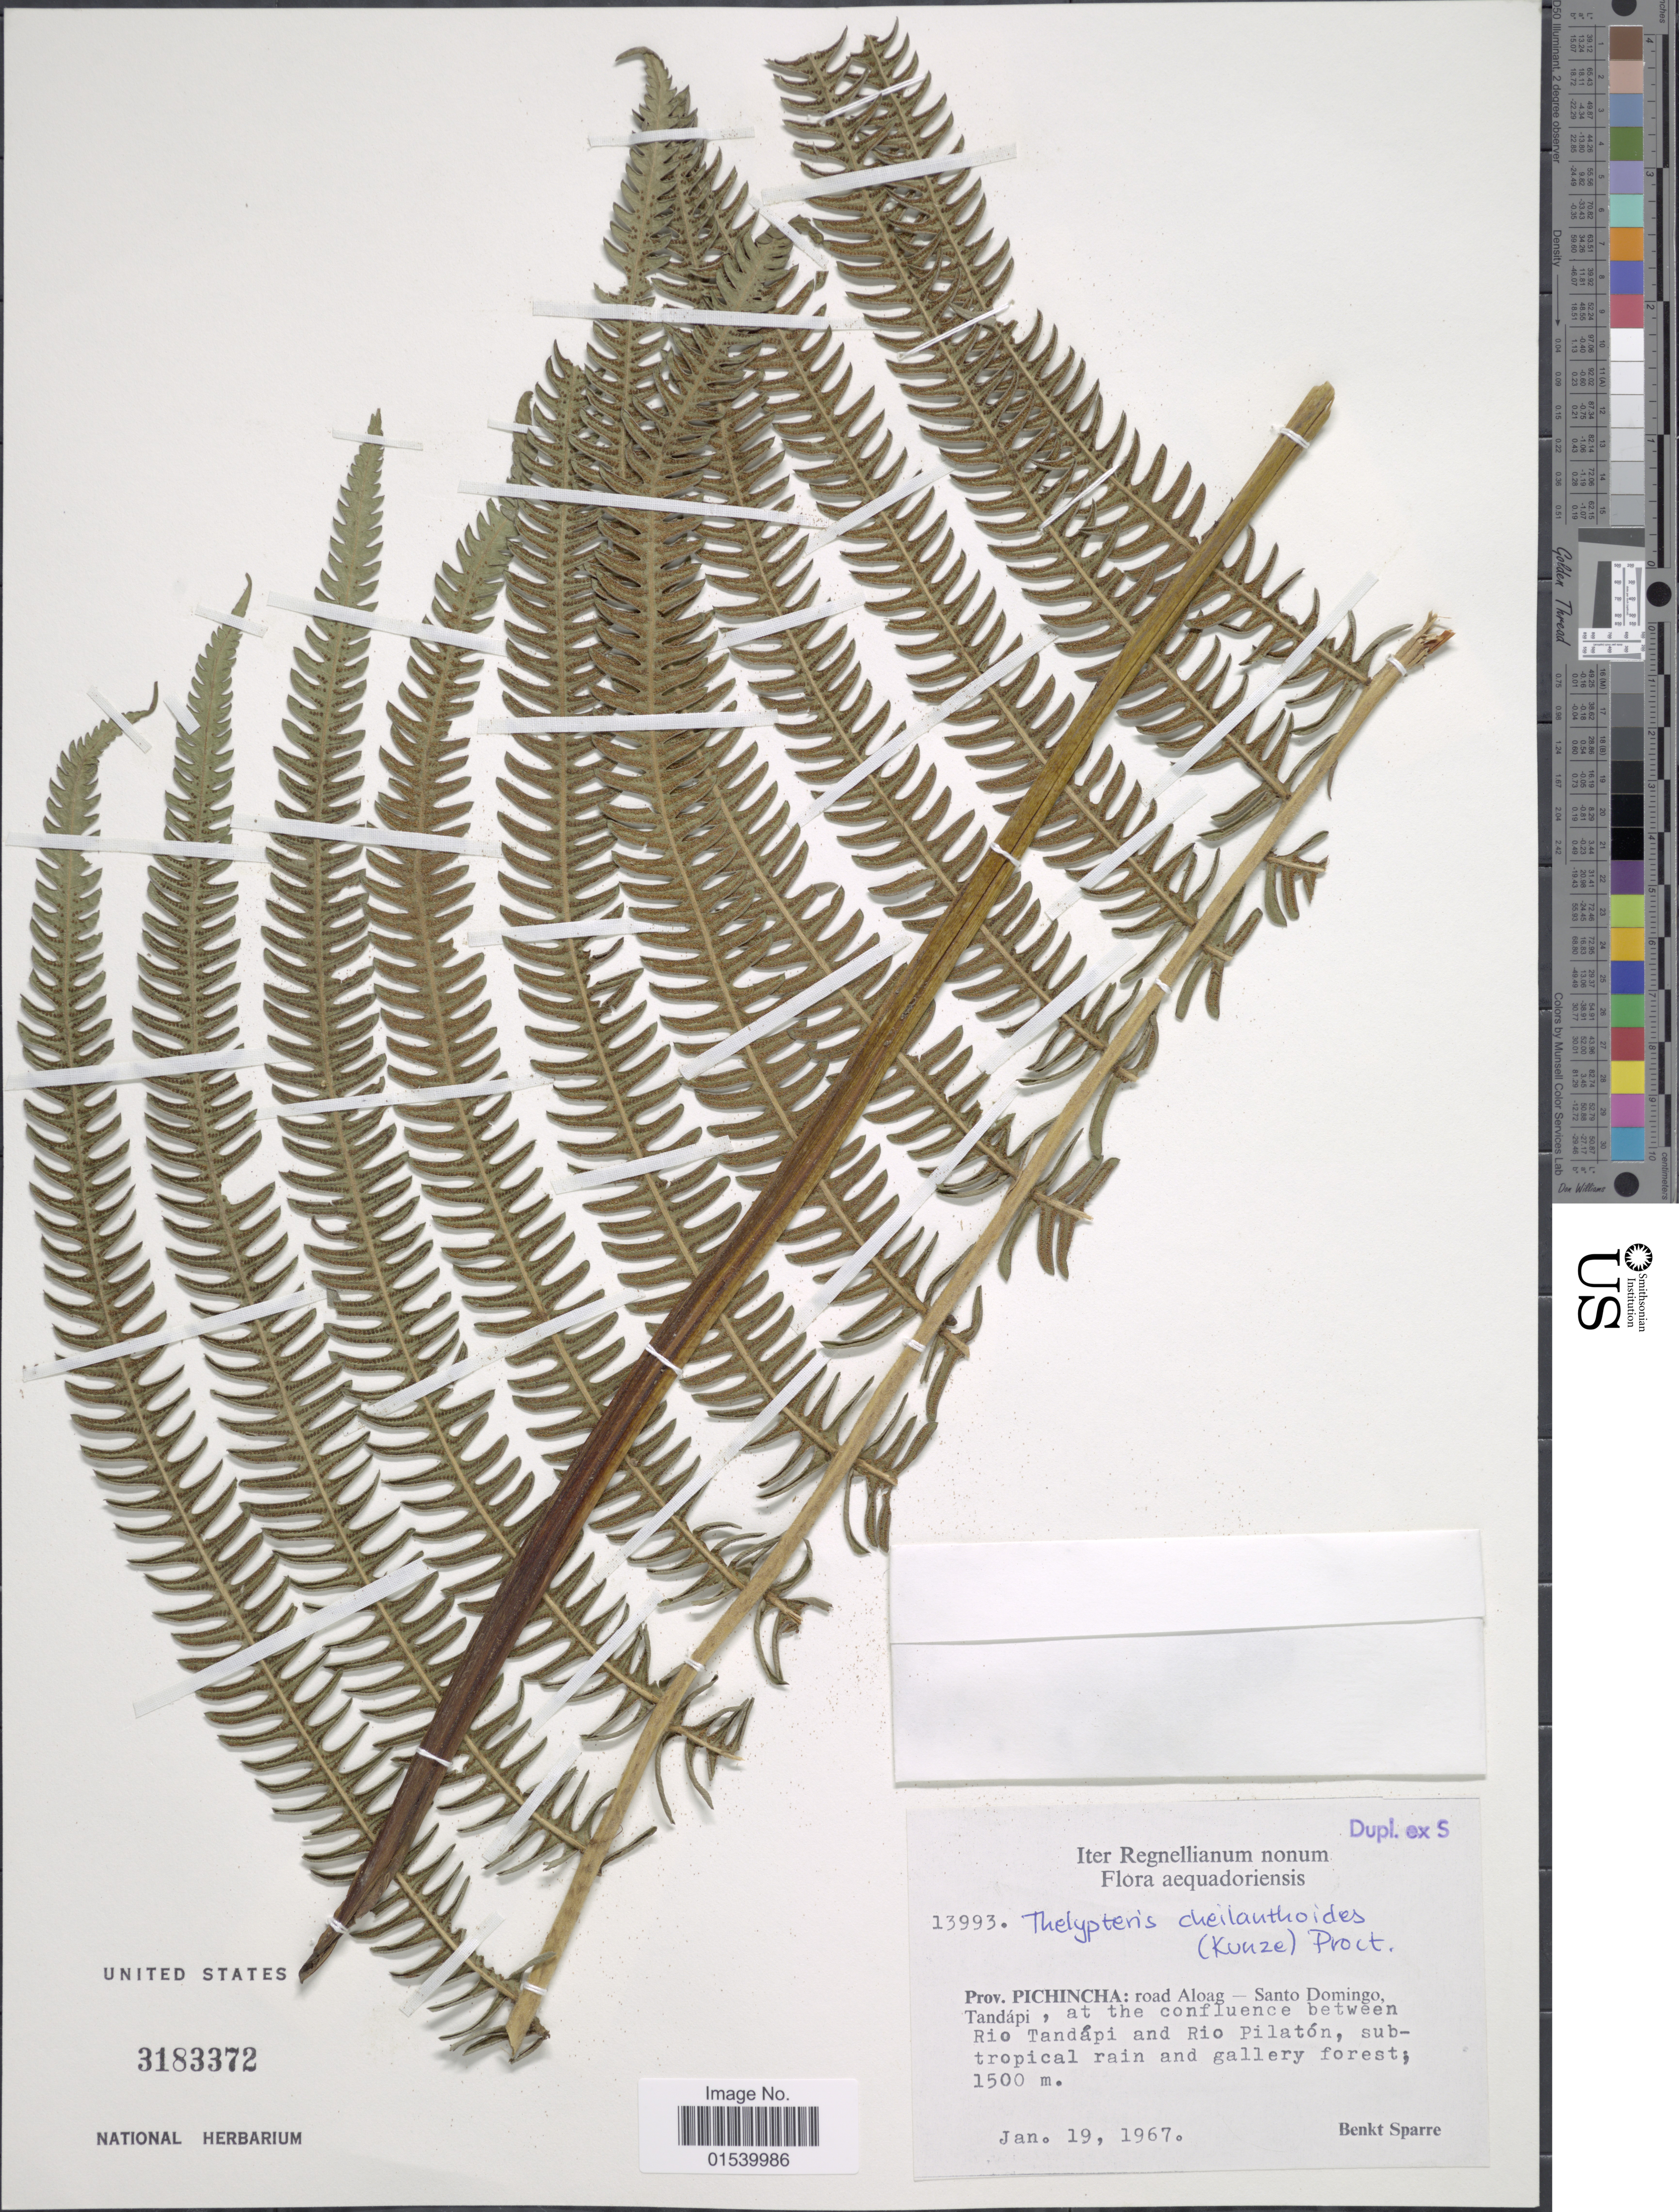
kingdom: Plantae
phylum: Tracheophyta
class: Polypodiopsida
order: Polypodiales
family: Thelypteridaceae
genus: Amauropelta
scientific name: Amauropelta cheilanthoides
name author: (Kunze) Á. Löve & D. Löve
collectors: B. Sparre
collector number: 13993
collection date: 1967-01-19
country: Ecuador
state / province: Pichincha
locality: Road Aloag -Santo Domingo, Tandápi, at the confluence between Rio Tandápi and Rio Pilatón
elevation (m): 1500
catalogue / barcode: US 3183372